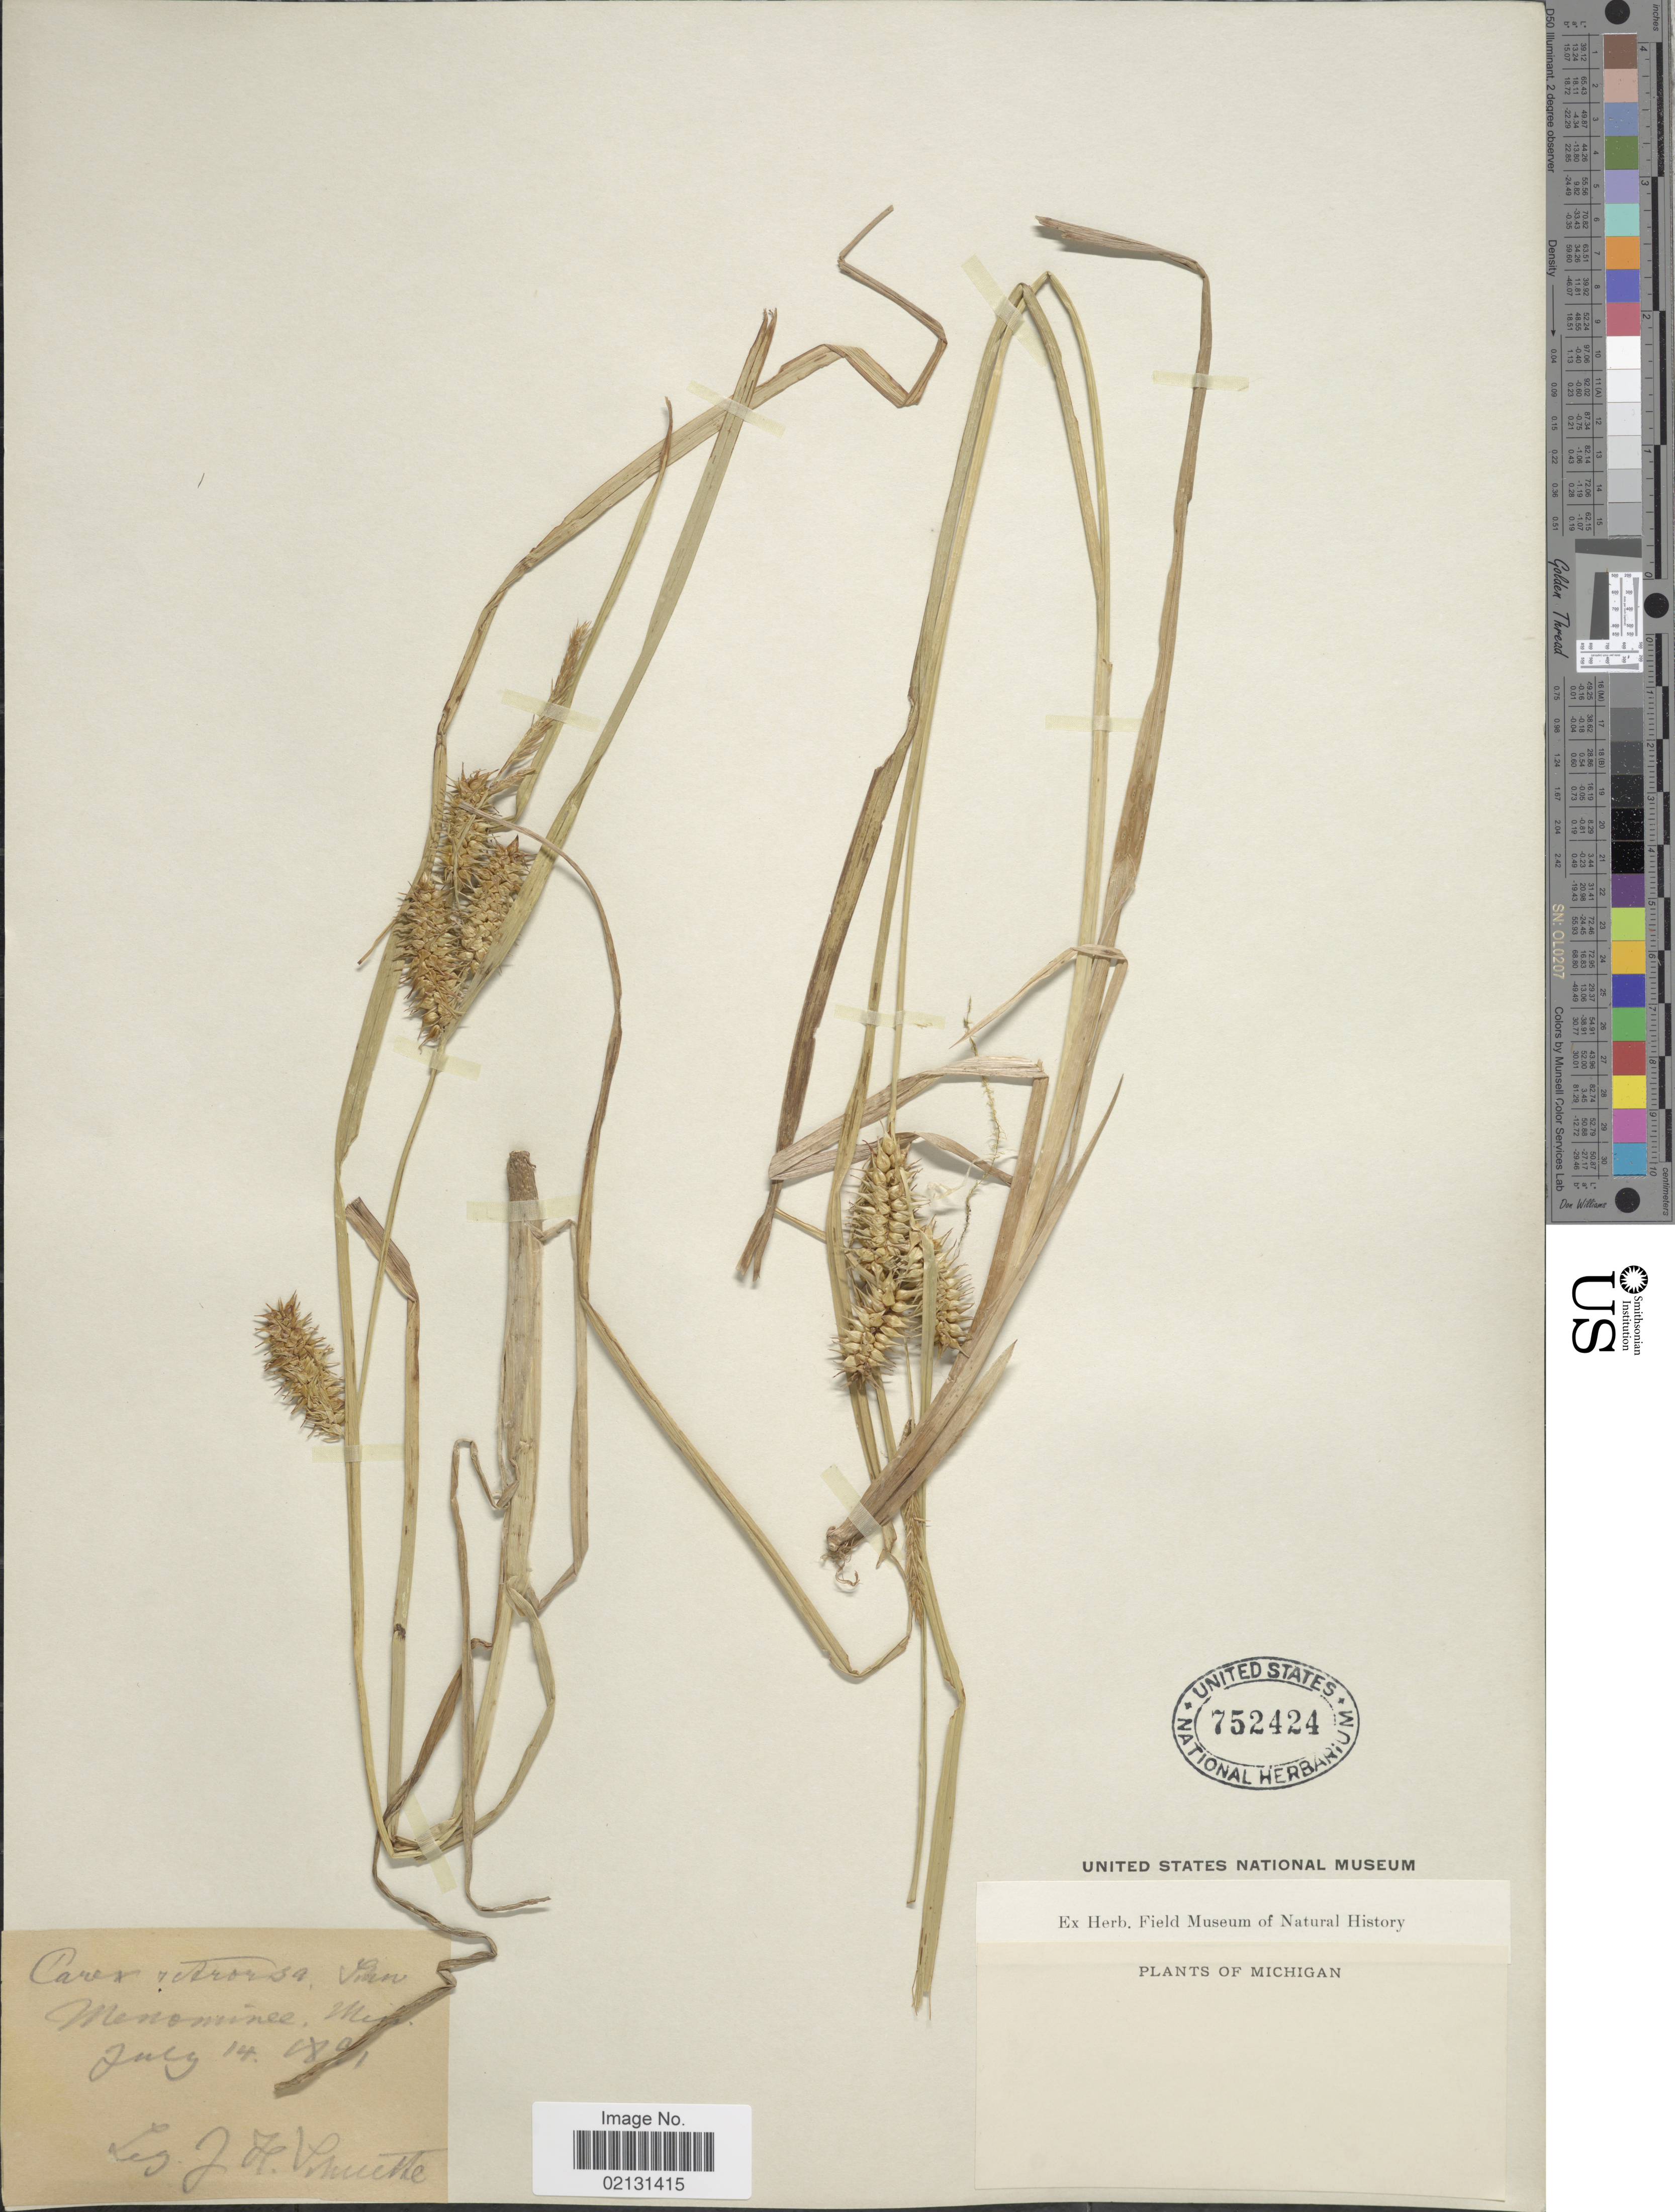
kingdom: Plantae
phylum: Tracheophyta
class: Liliopsida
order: Poales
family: Cyperaceae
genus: Carex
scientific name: Carex retrorsa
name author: Schwein.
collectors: J. H. Schuette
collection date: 1891-07-14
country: United States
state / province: Michigan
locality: Menominee.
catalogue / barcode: US 752424